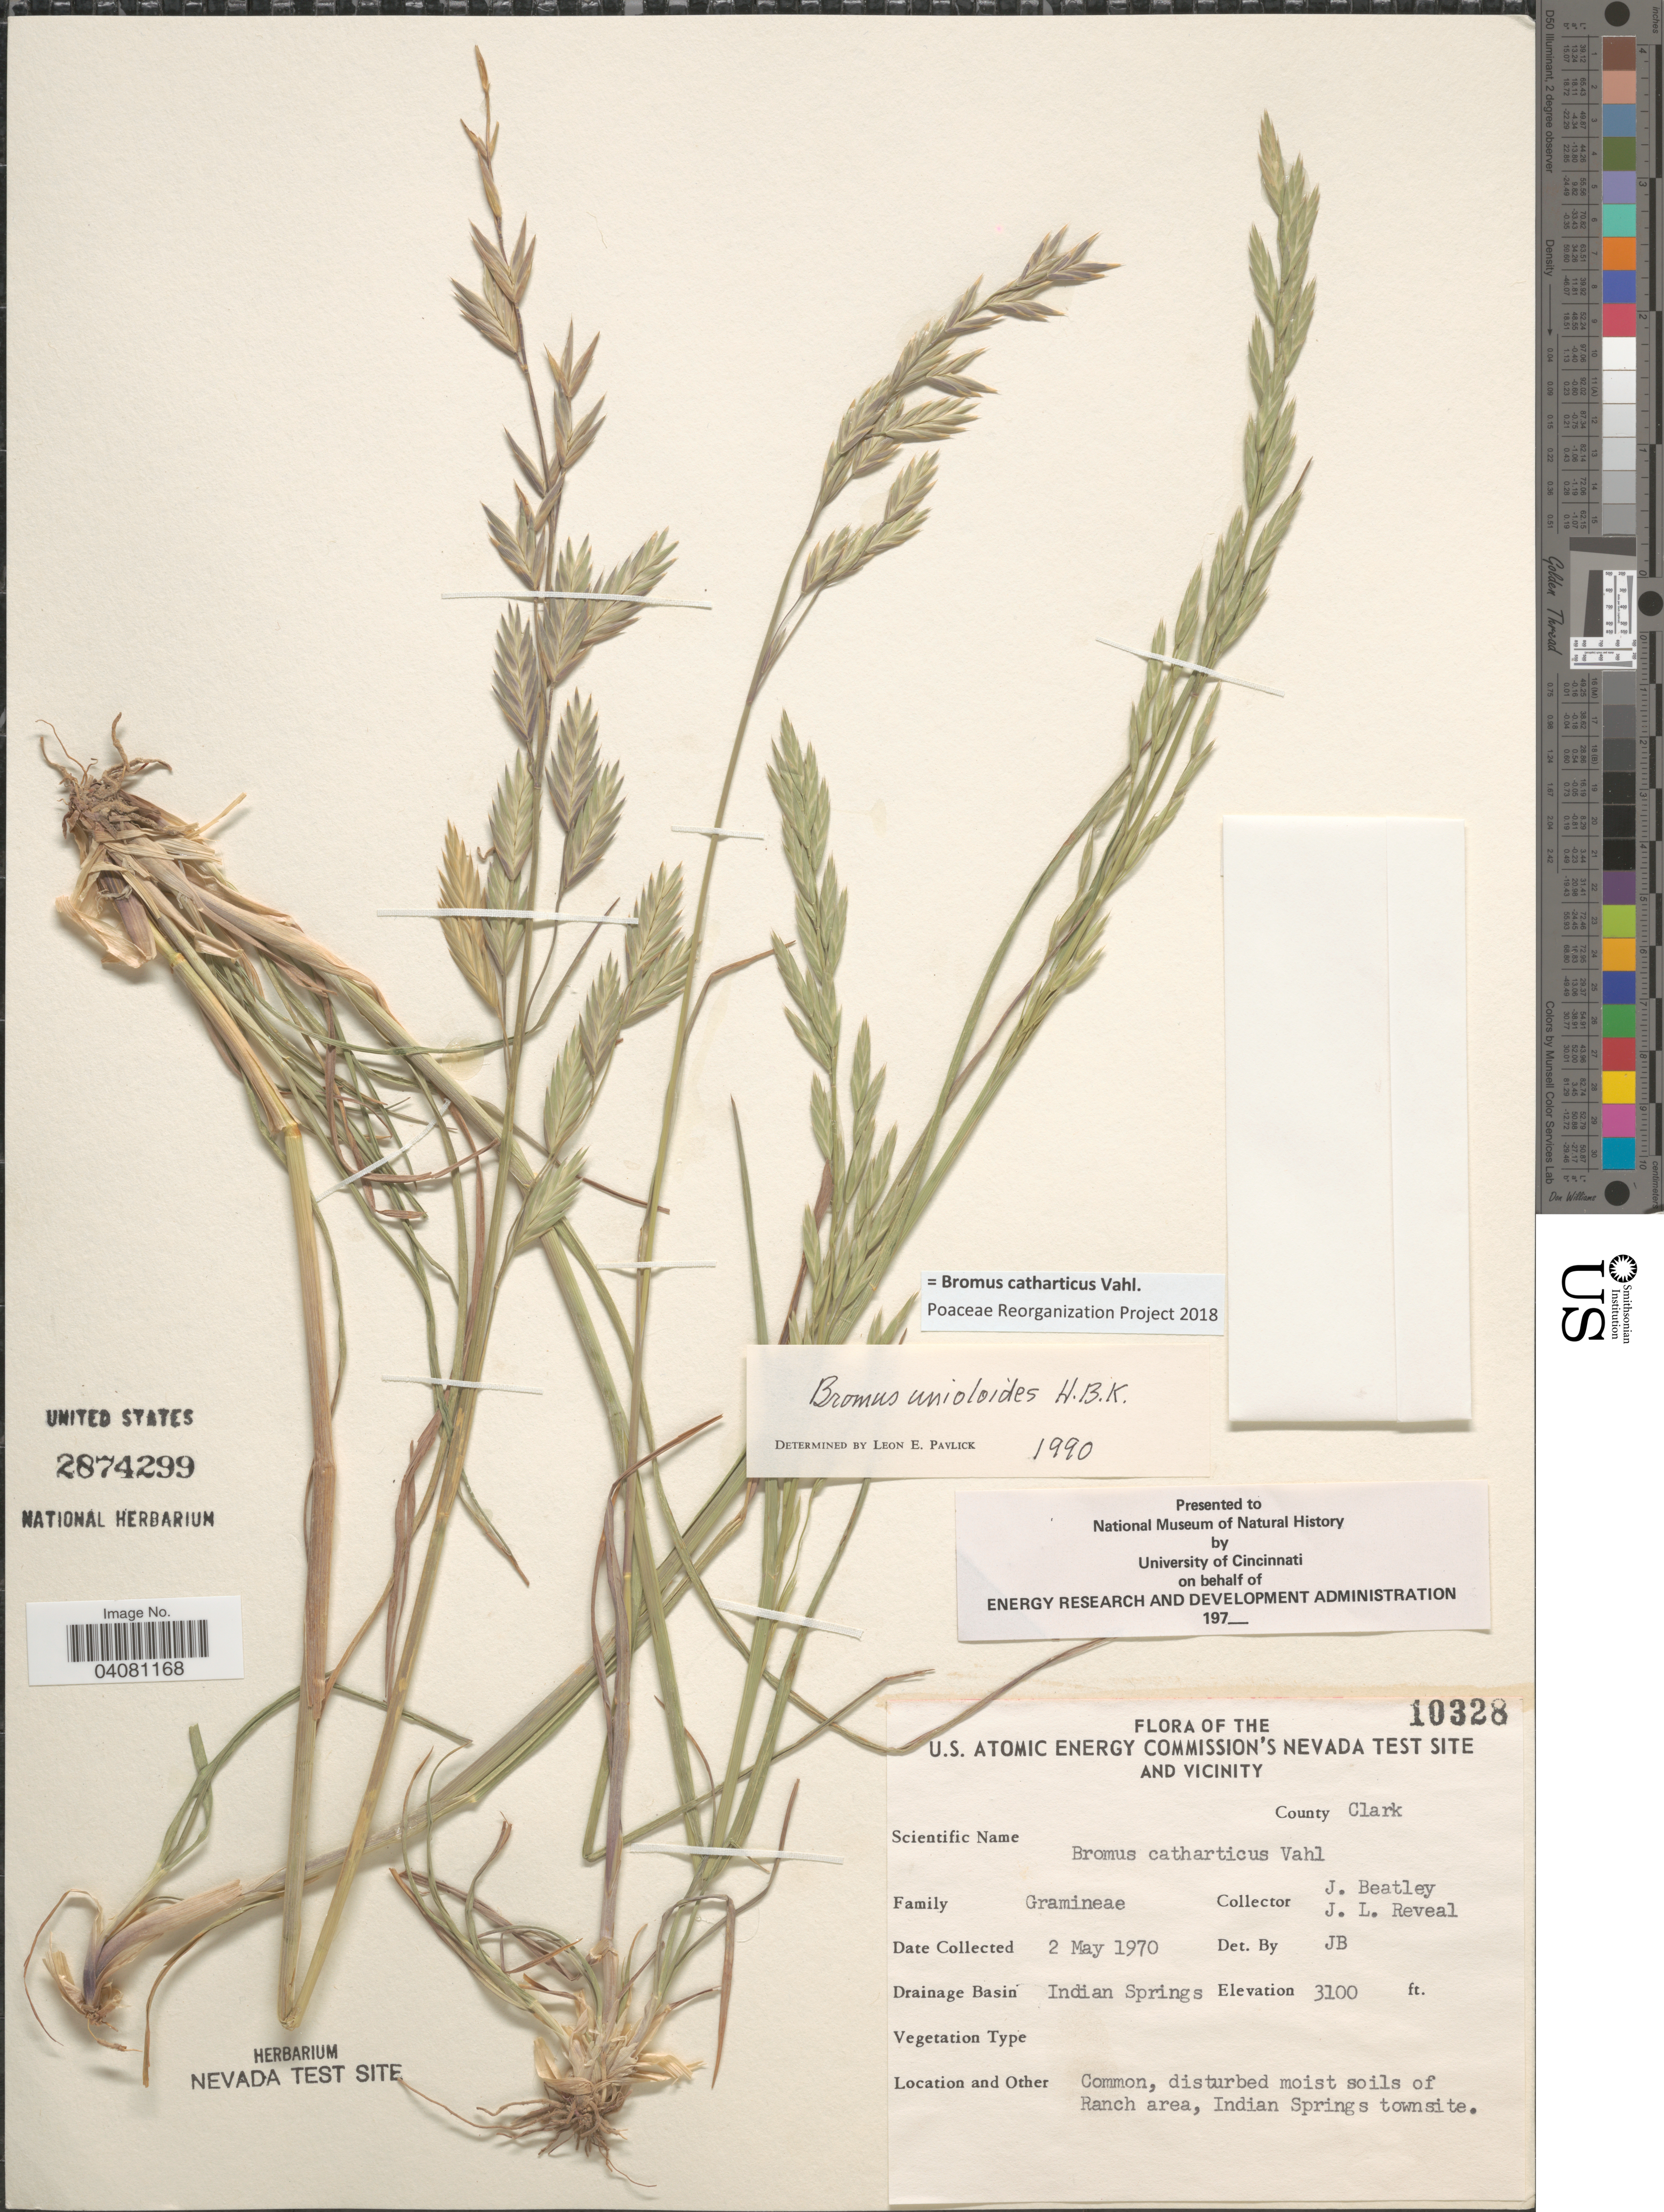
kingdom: Plantae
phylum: Tracheophyta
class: Liliopsida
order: Poales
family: Poaceae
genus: Bromus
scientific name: Bromus catharticus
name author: Vahl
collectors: J. C. Beatley & J. L. Reveal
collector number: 10328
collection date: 1970-05-02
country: United States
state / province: Nevada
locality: U.S. Atomic Energy Commission's Nevada Test Site and Vicinity. County Clark. Drainage Basin Indian Springs. Common, disturbed moist soils of Ranch area, Indian Springs townsite.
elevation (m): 945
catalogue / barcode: US 2874299